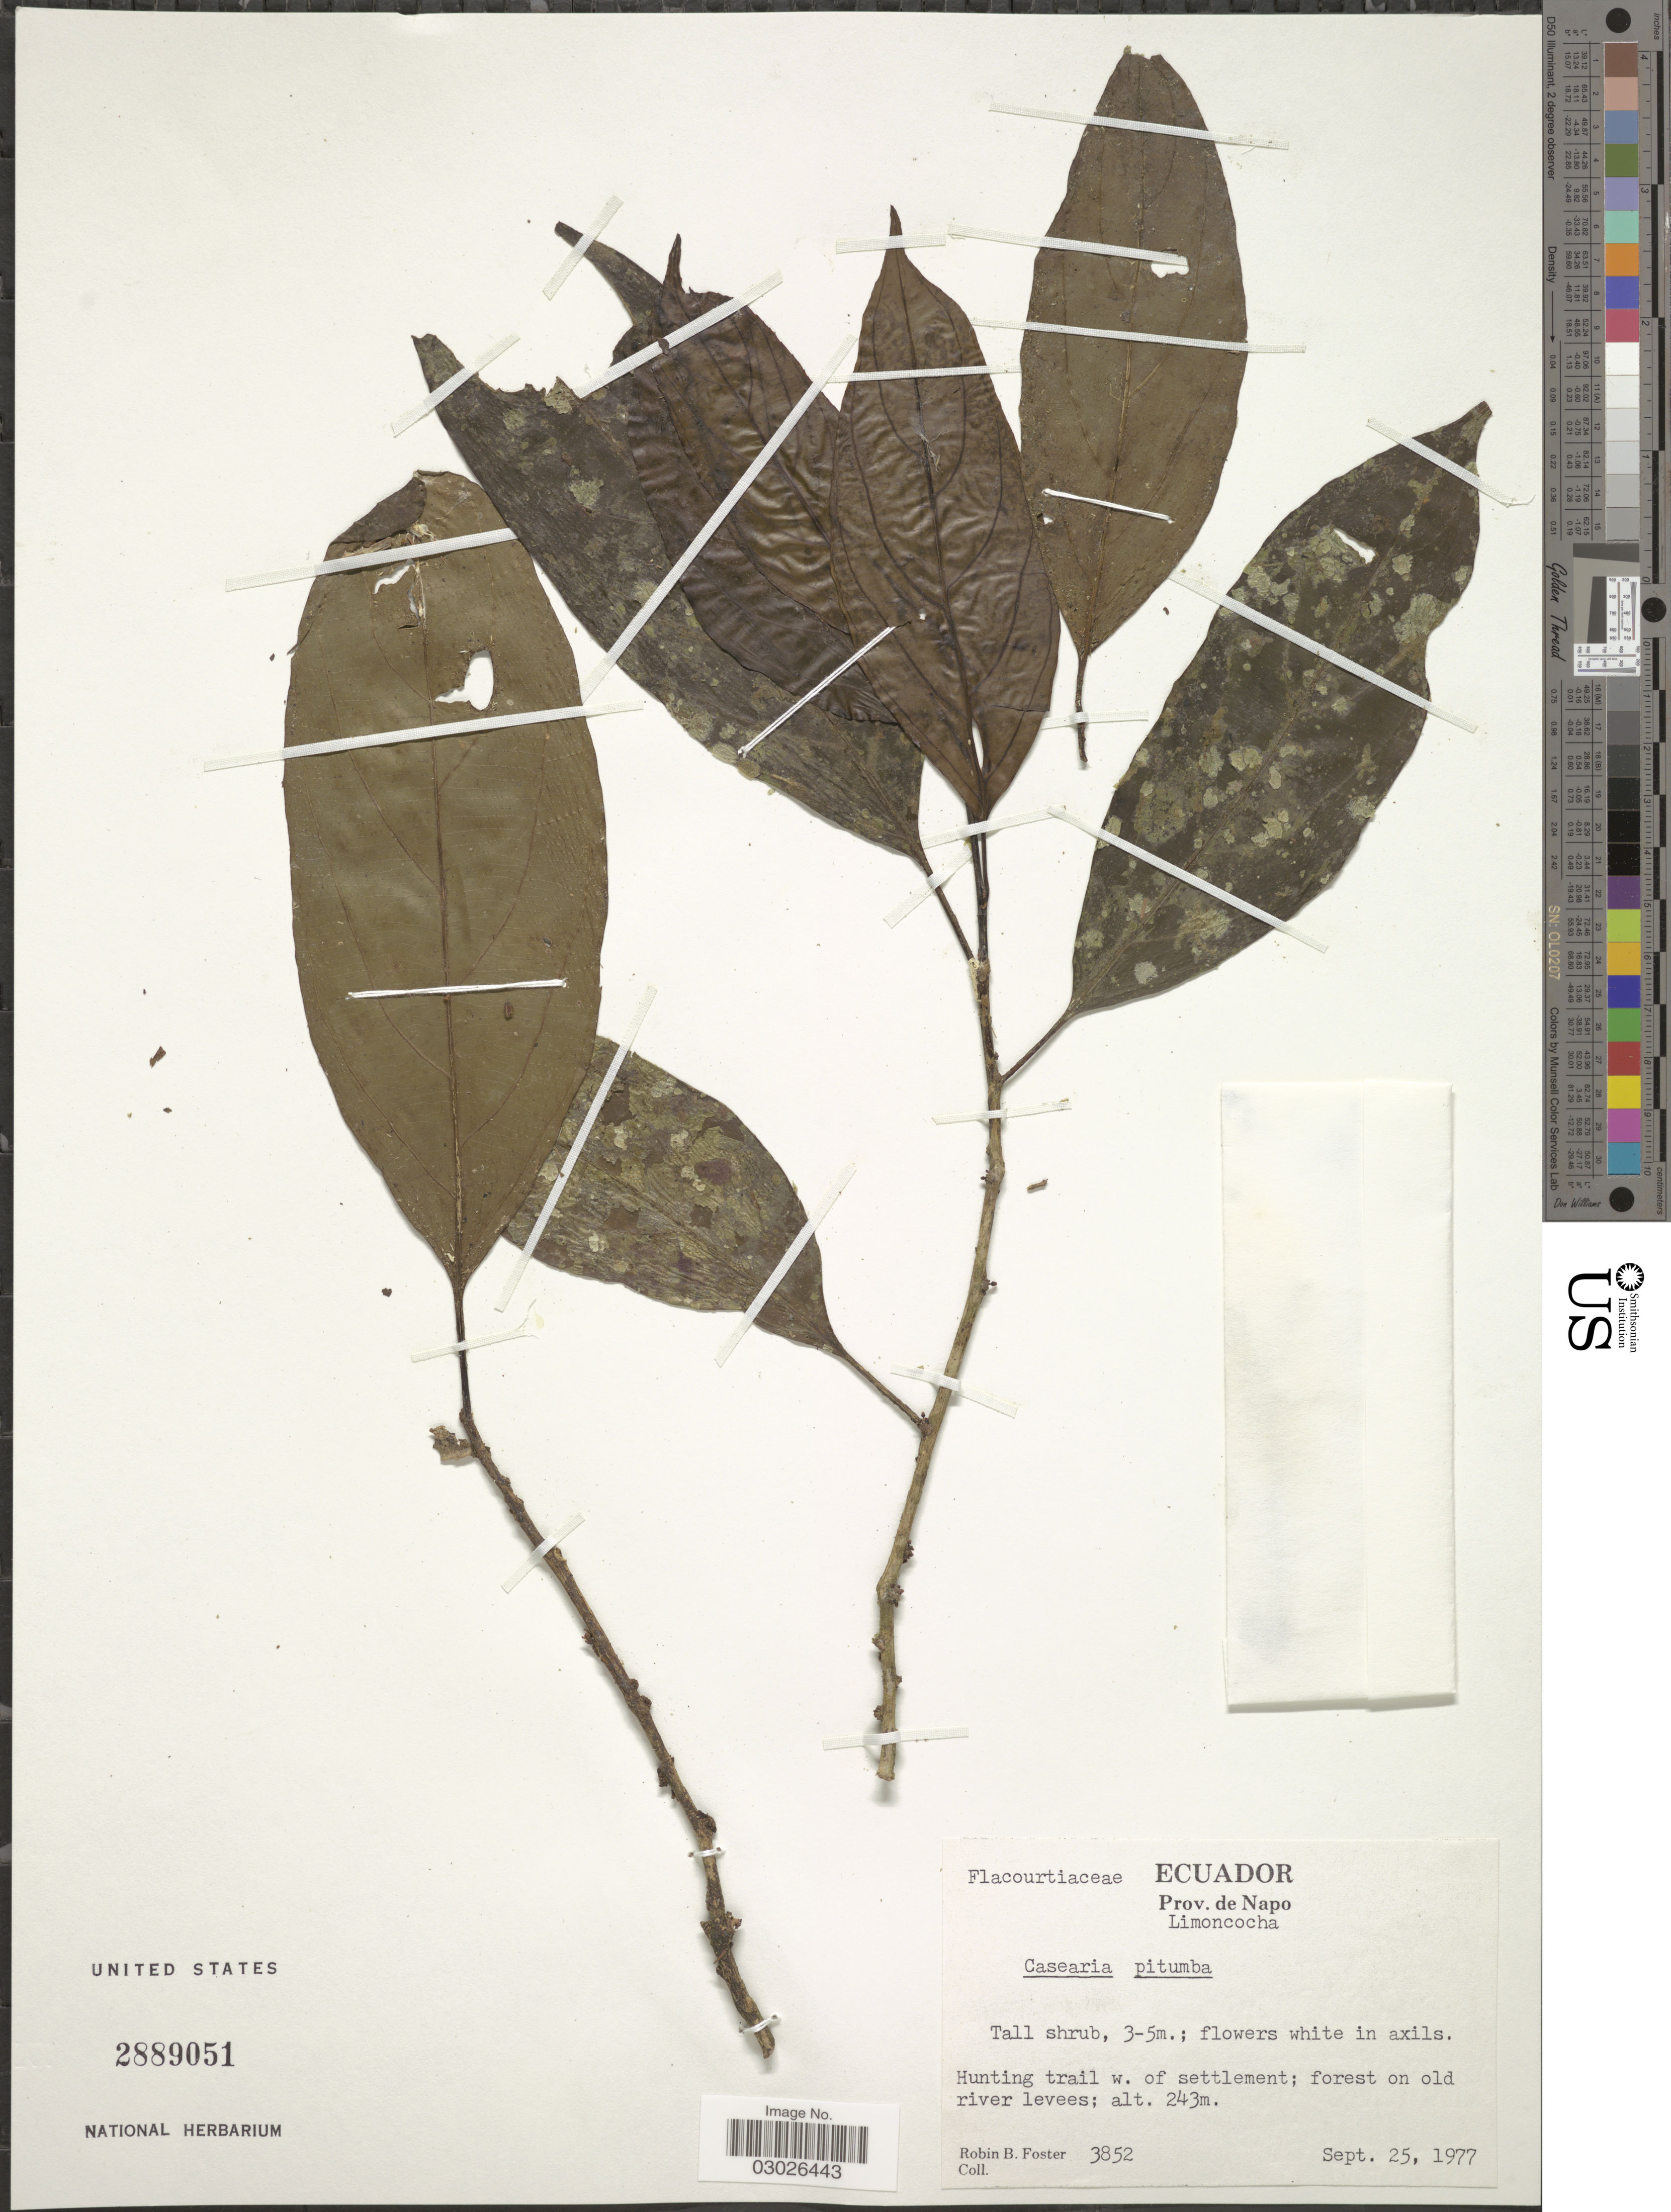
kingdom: Plantae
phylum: Tracheophyta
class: Magnoliopsida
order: Malpighiales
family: Salicaceae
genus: Casearia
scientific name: Casearia pitumba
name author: Sleumer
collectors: R. B. Foster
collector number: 3852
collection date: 1977-09-25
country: Ecuador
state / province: Napo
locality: Prov. de Napo. Limoncocha. Huntill trail w. of settlement; forest on old river levees.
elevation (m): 243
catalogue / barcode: US 2889051